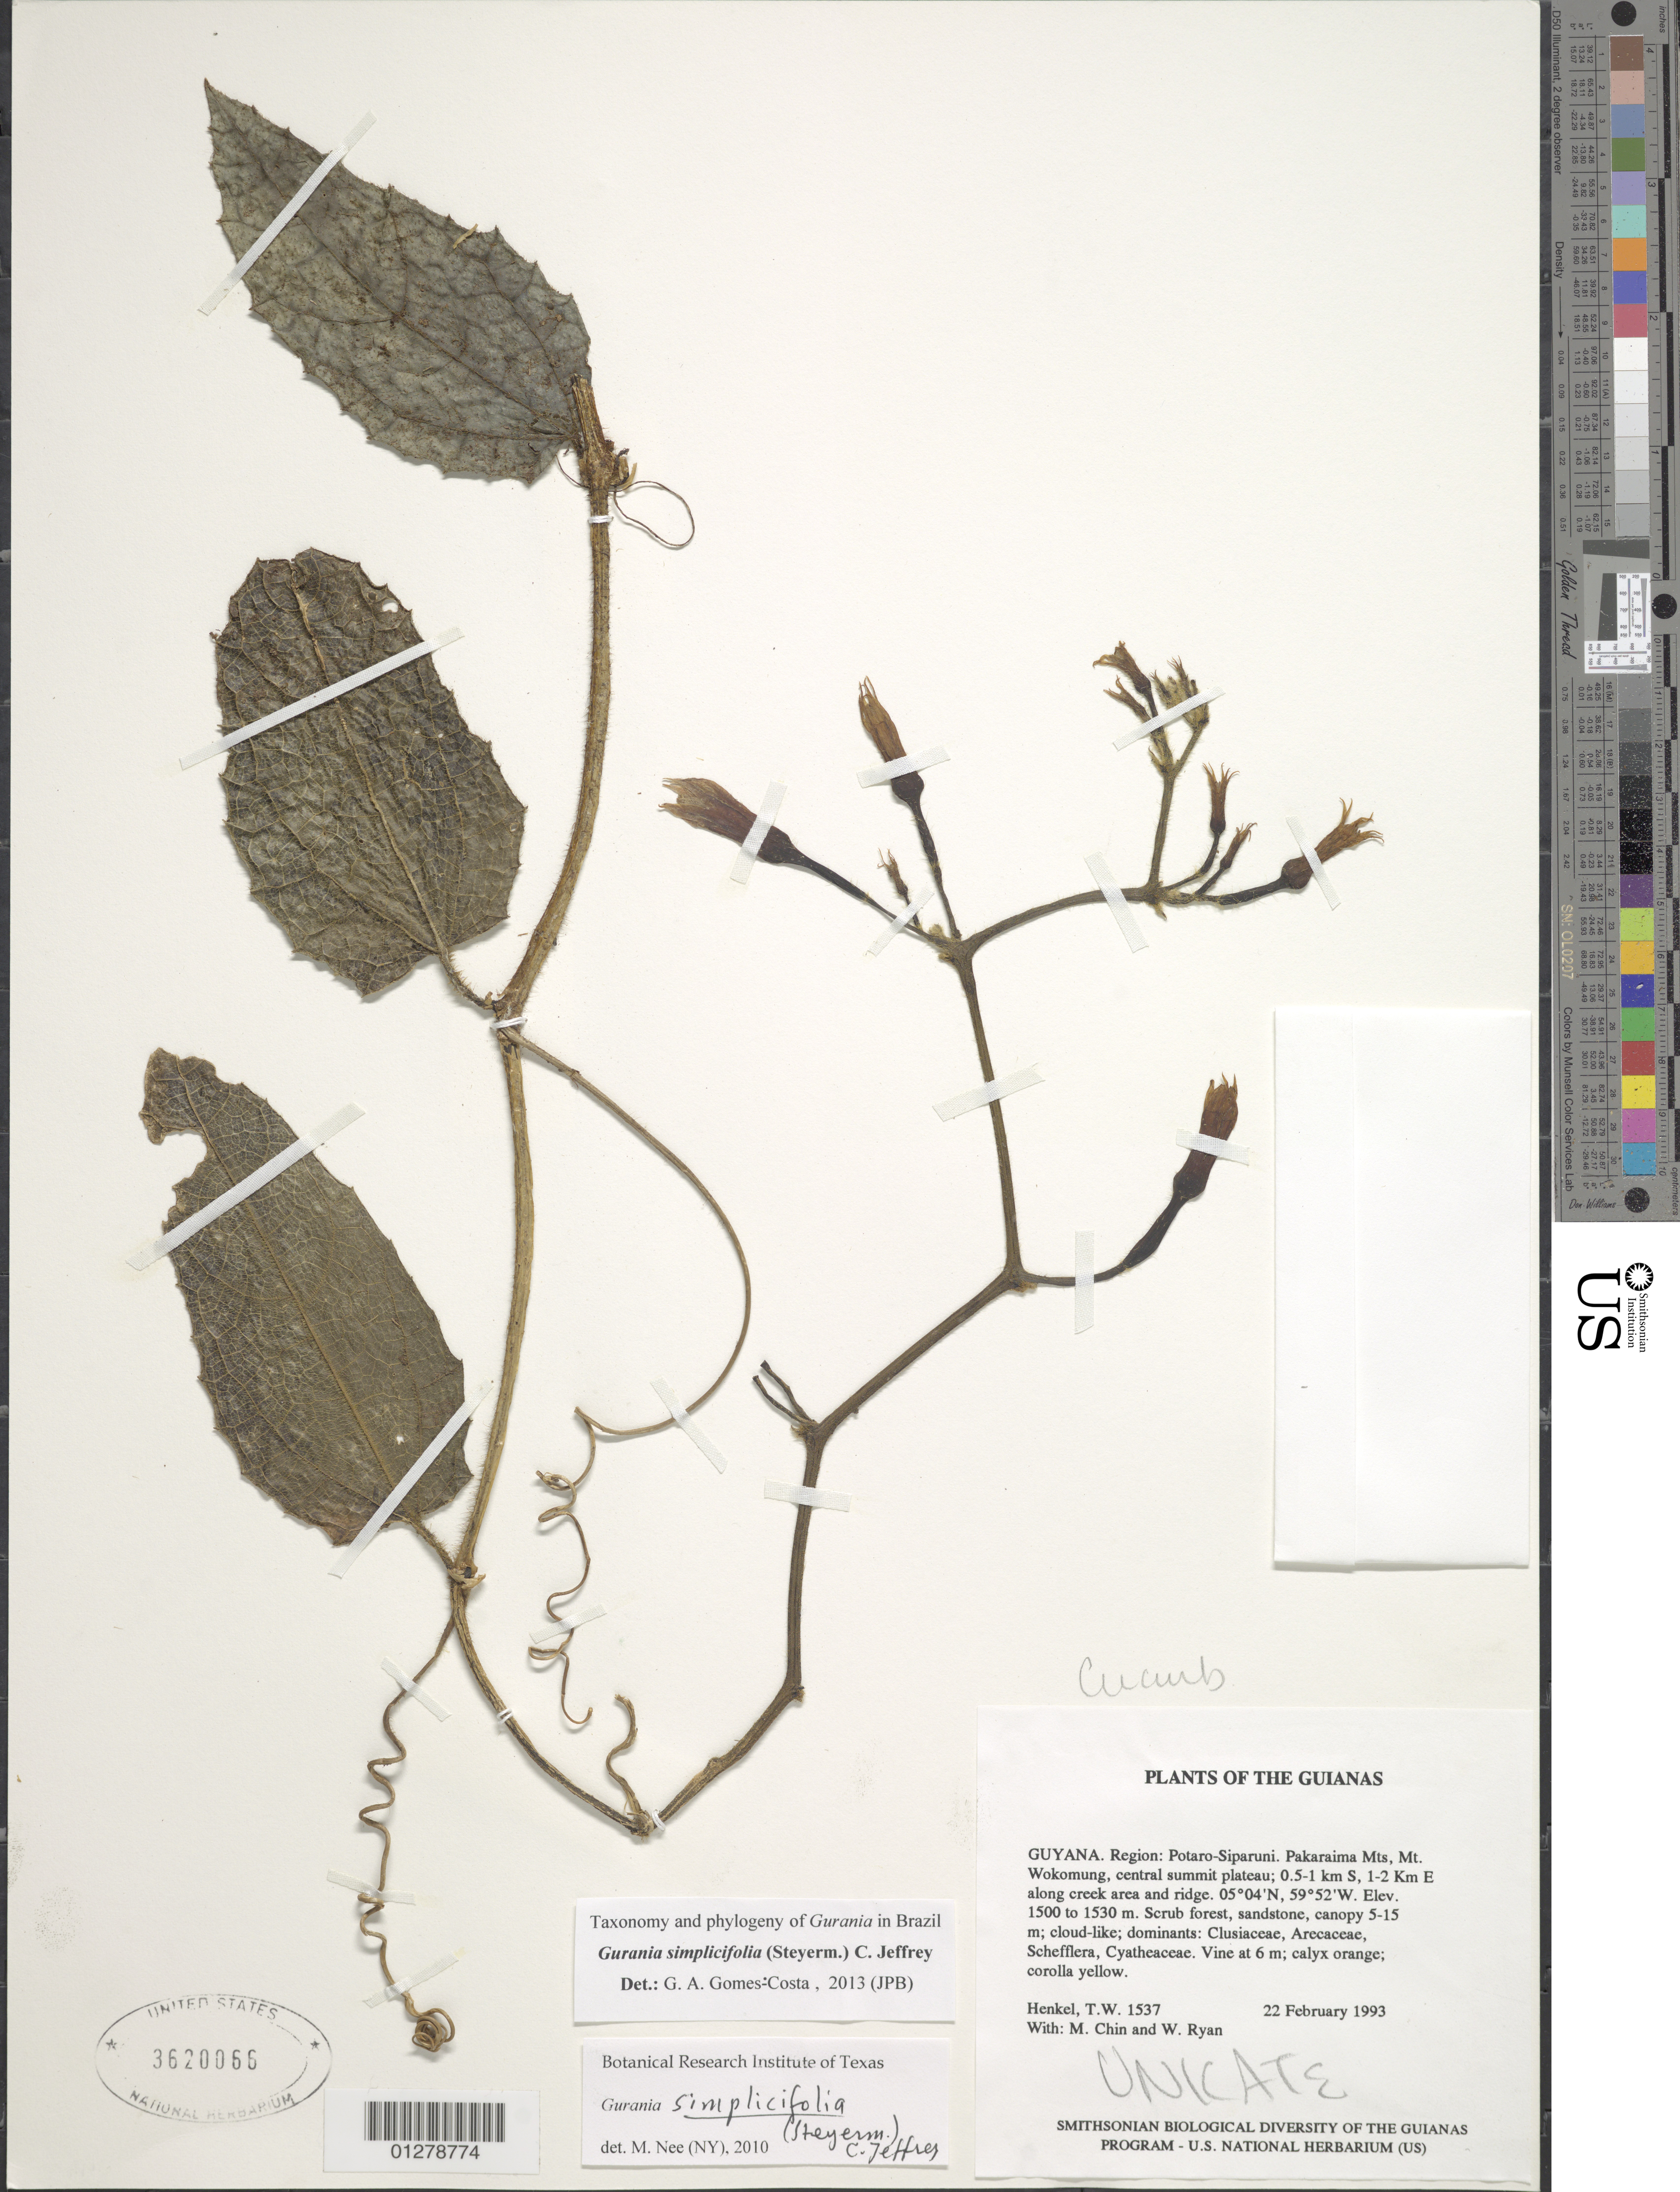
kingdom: Plantae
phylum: Tracheophyta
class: Magnoliopsida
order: Cucurbitales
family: Cucurbitaceae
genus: Gurania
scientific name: Gurania simplicifolia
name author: (Steyerm.) C. Jeffrey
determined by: Gomes-Costa, G. A.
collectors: T. Henkel, M. Chin & W. Ryan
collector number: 1537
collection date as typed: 22 February 1993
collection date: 1993-02-22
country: Guyana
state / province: Potaro-Siparuni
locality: Pakaraima Mts, Mt. Wokomung, central summit plateau; 0.5-1 km S, 1-2 km E along creek area and ridge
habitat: Scrub forest on sandstone, canopy 5-15 m; atmosphere saturated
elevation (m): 1500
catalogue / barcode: US 3620066